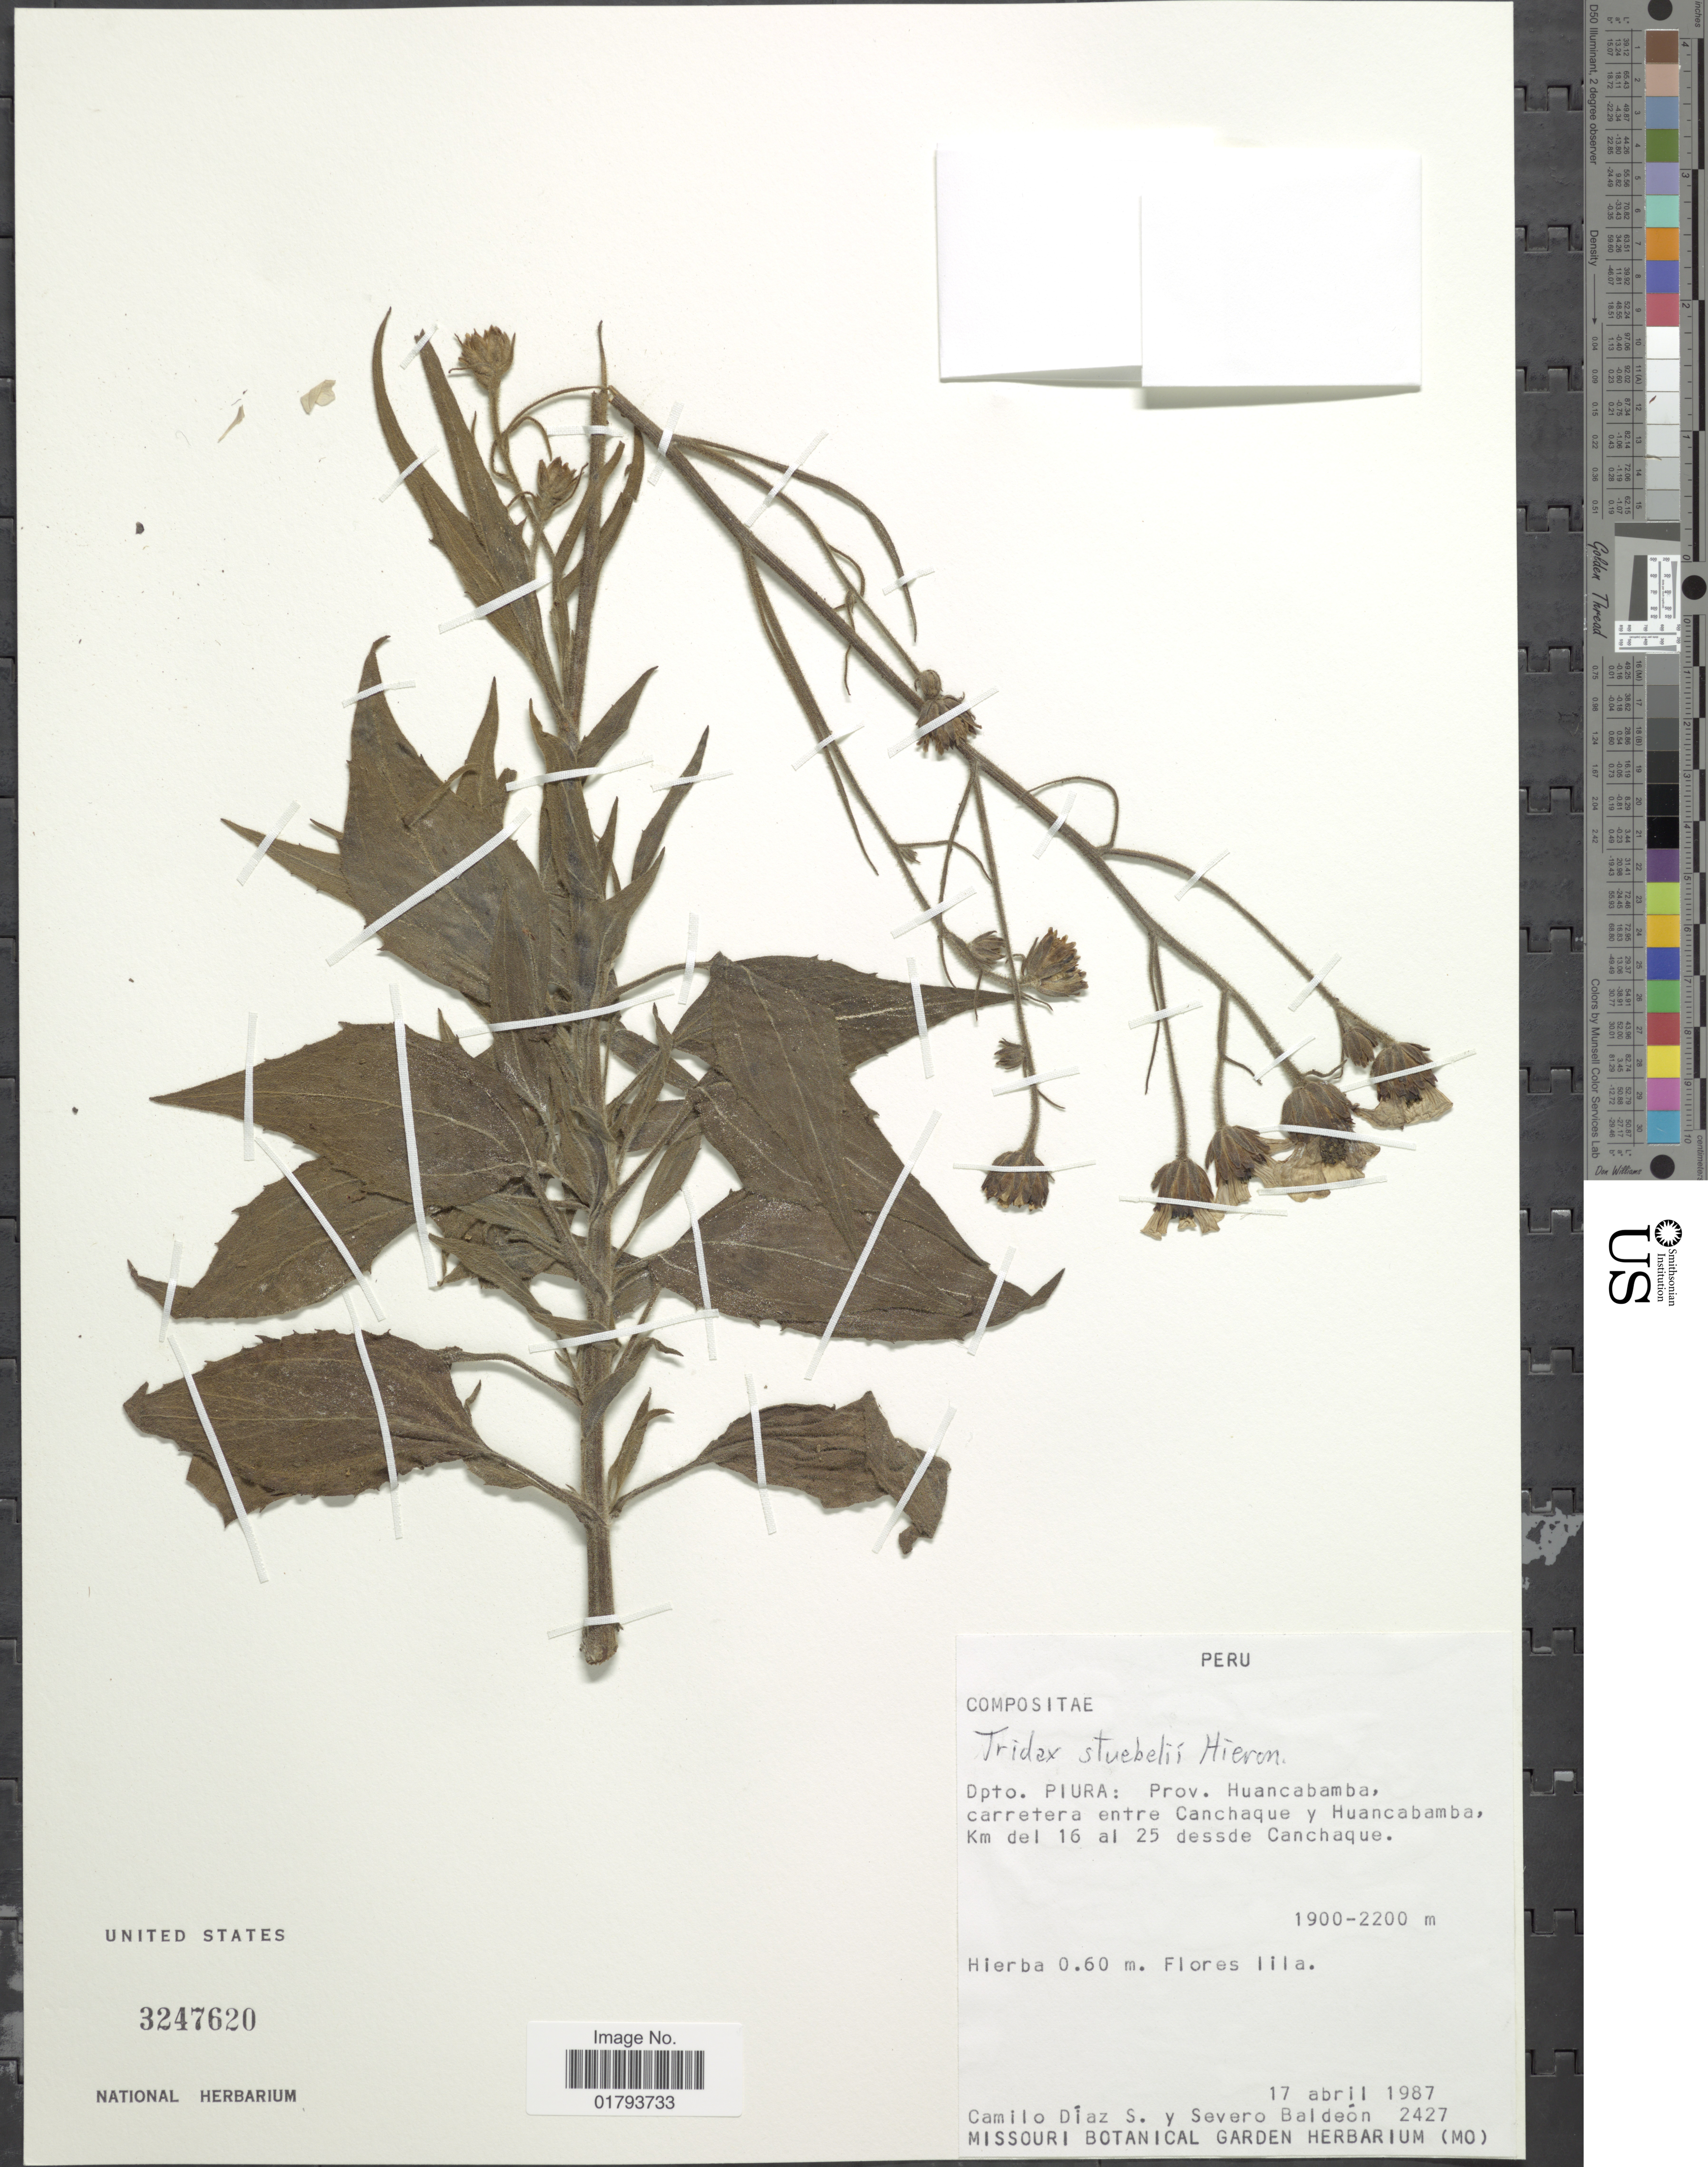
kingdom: Plantae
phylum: Tracheophyta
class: Magnoliopsida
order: Asterales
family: Asteraceae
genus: Tridax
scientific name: Tridax stuebelii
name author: Hieron.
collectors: C. Diaz Santibanez & S. Baldeón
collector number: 2427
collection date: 1987-04-17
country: Peru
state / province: Piura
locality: Prov. Huancabamba. carretera entre Canchaque y Huancabamba, Km del 16 al 25 dessde Canchaque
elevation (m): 1900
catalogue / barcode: US 3247620